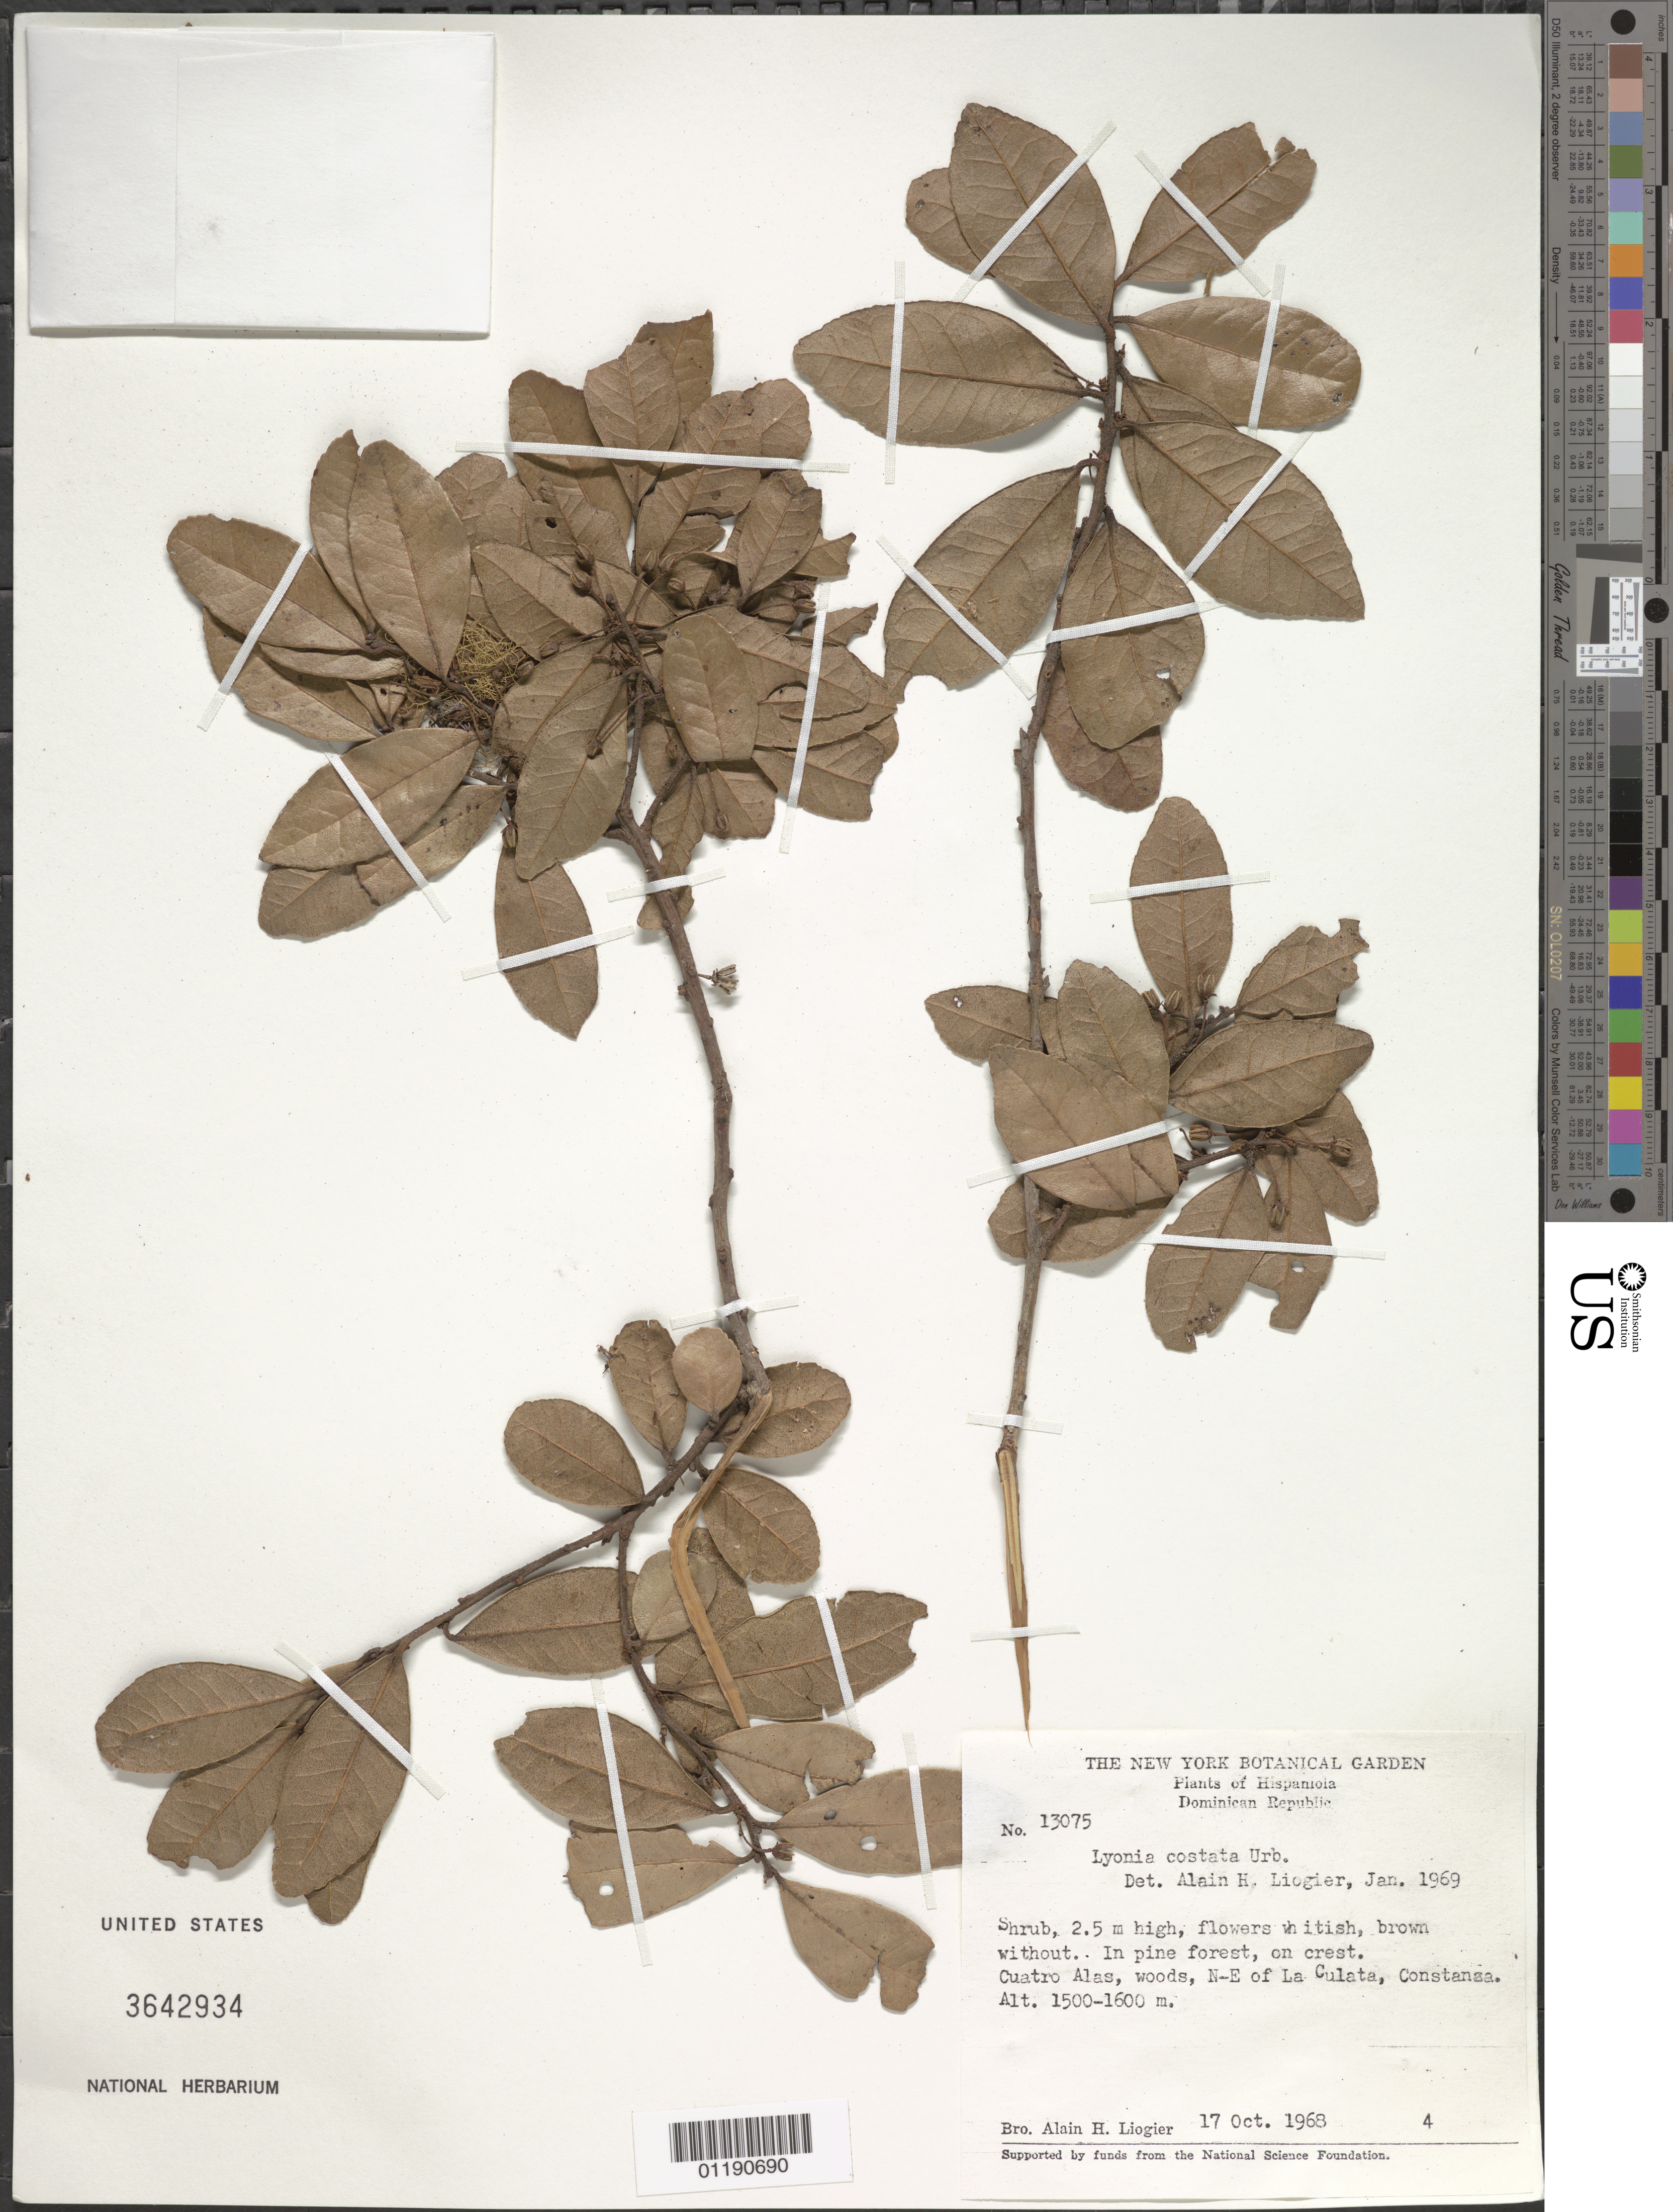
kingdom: Plantae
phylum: Tracheophyta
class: Magnoliopsida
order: Ericales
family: Ericaceae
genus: Lyonia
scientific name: Lyonia costata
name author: Urb.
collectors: A. H. Liogier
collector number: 13075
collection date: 1968-10-17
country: Dominican Republic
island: Hispaniola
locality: Cuatro Alas, NE of La Culata, Constanza.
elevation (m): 1500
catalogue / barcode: US 3642934